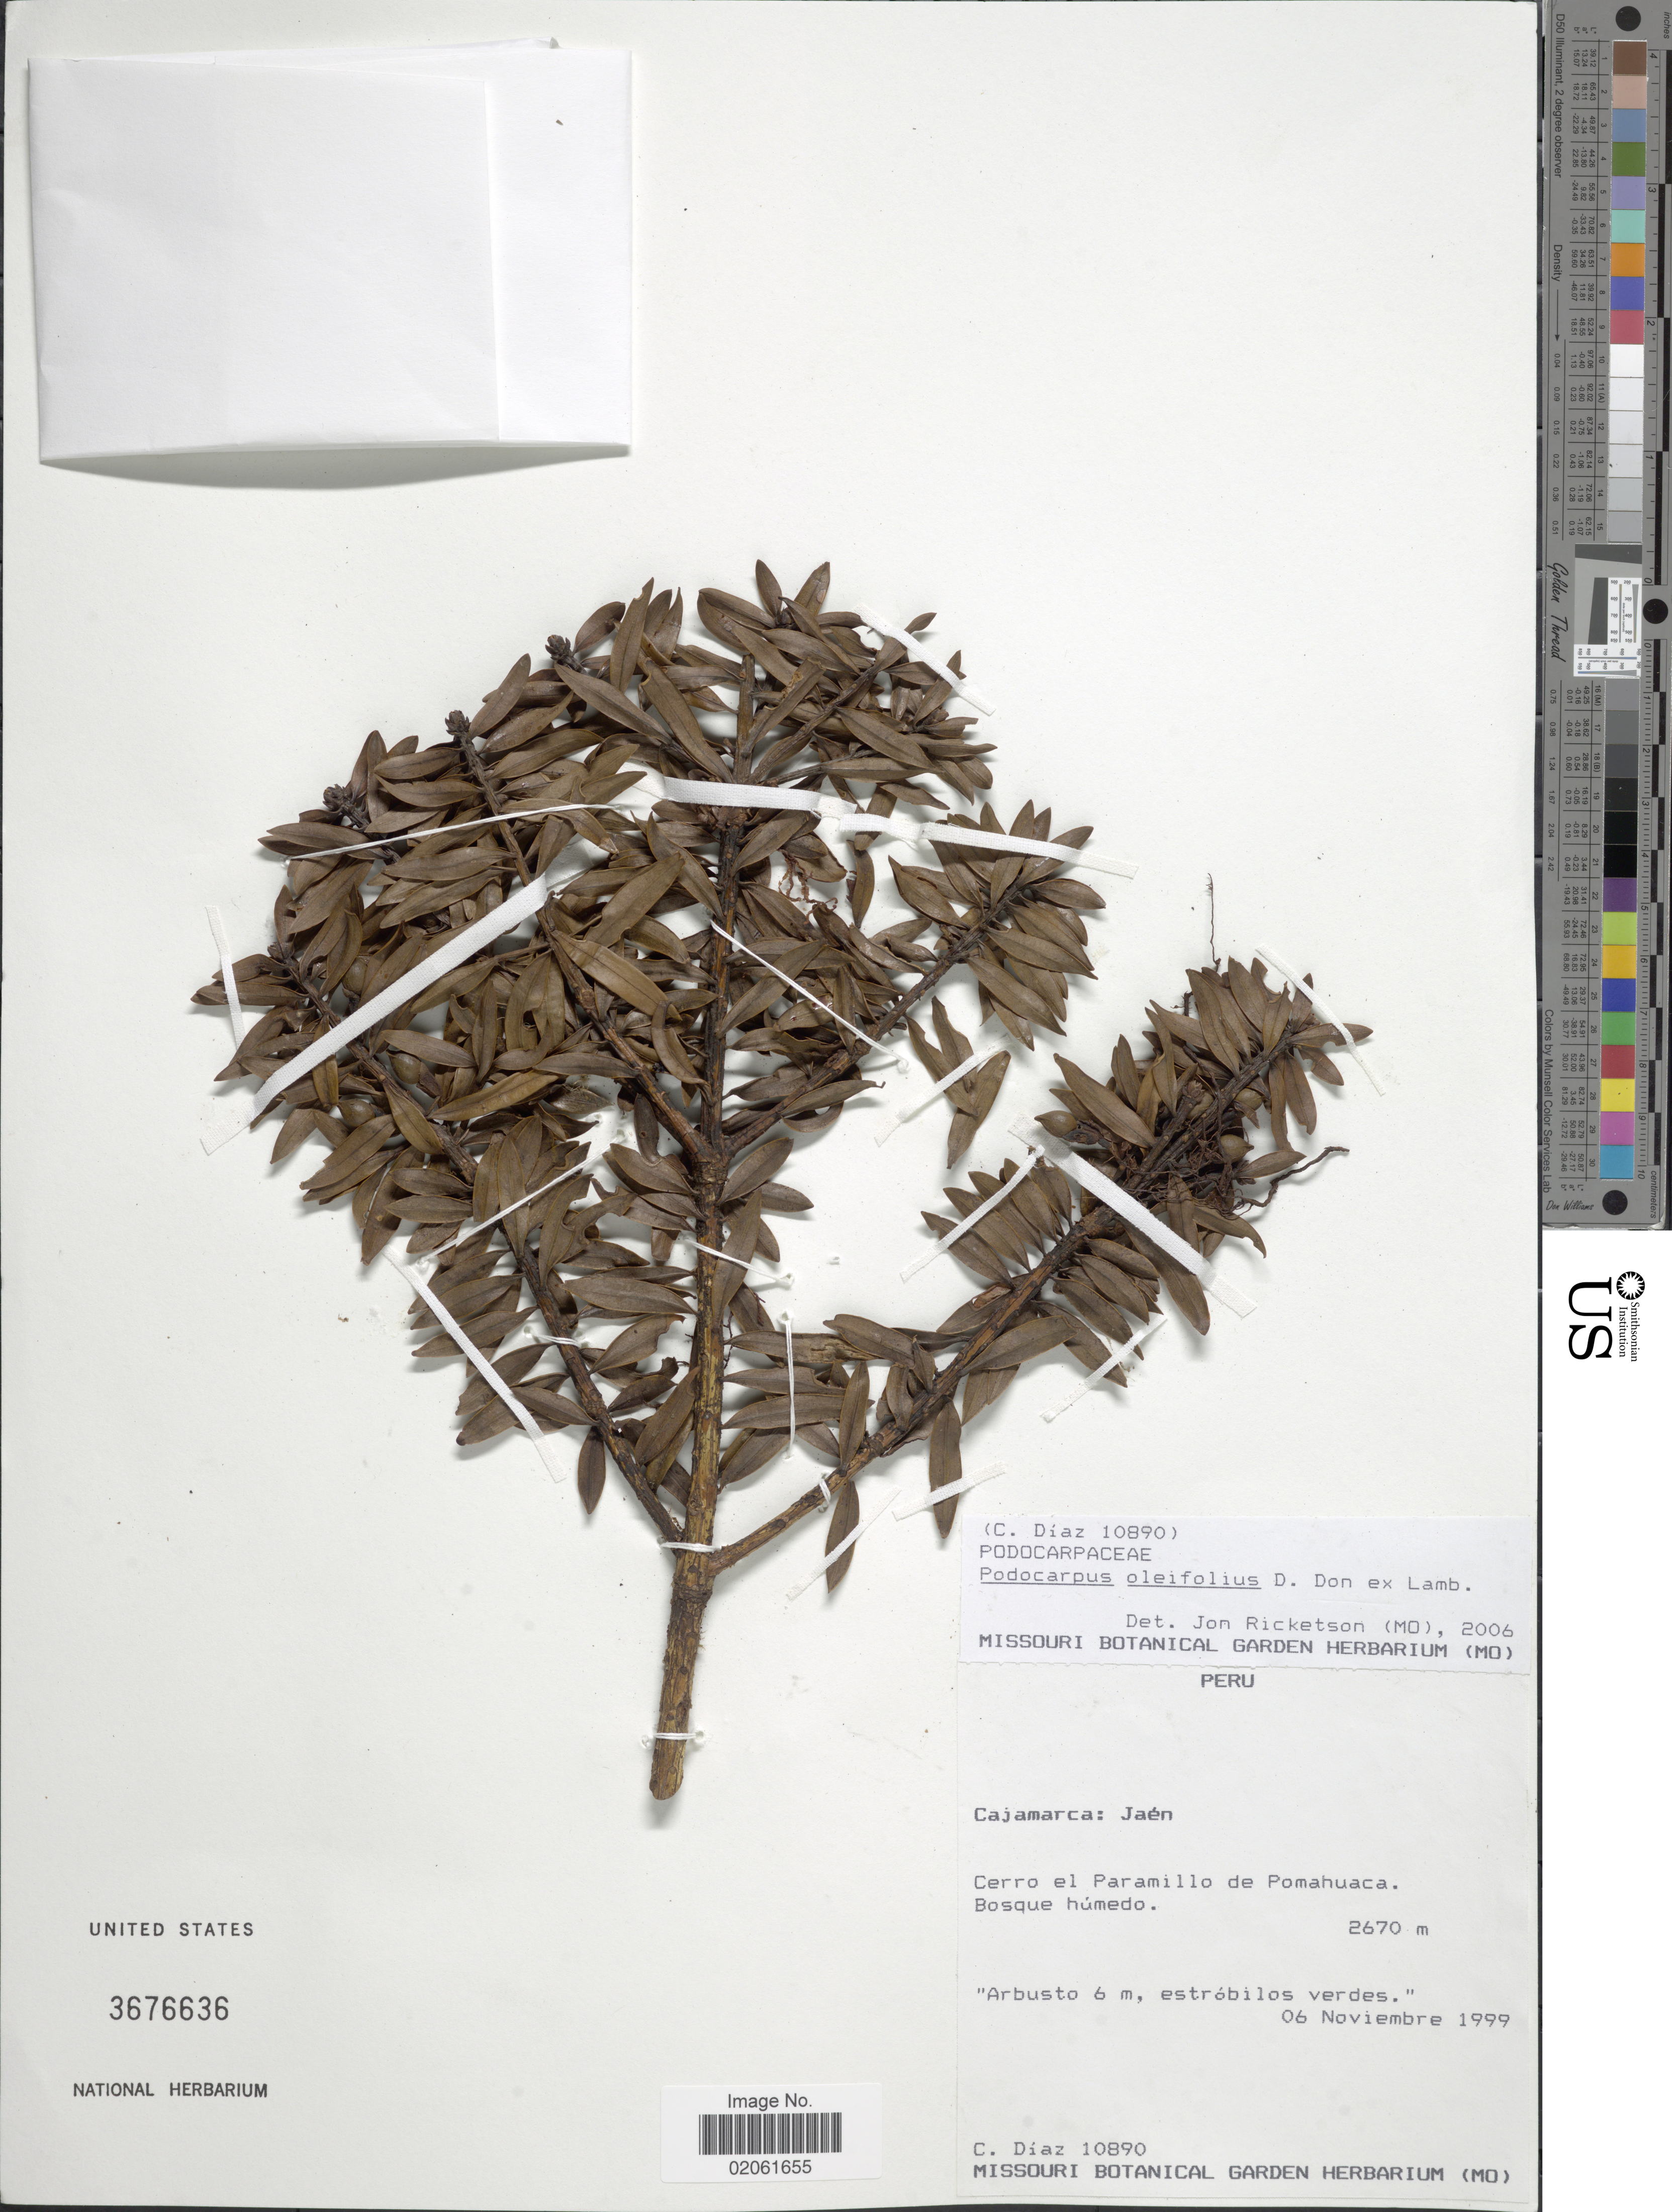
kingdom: Plantae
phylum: Tracheophyta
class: Pinopsida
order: Pinales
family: Podocarpaceae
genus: Podocarpus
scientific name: Podocarpus oleifolius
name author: D. Don ex Lamb.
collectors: C. Díaz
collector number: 10890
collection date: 1999-11-06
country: Peru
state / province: Cajamarca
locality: Jaen, Cerro el Paramillo de Pomahuaca.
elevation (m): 2670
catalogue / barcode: US 3676636